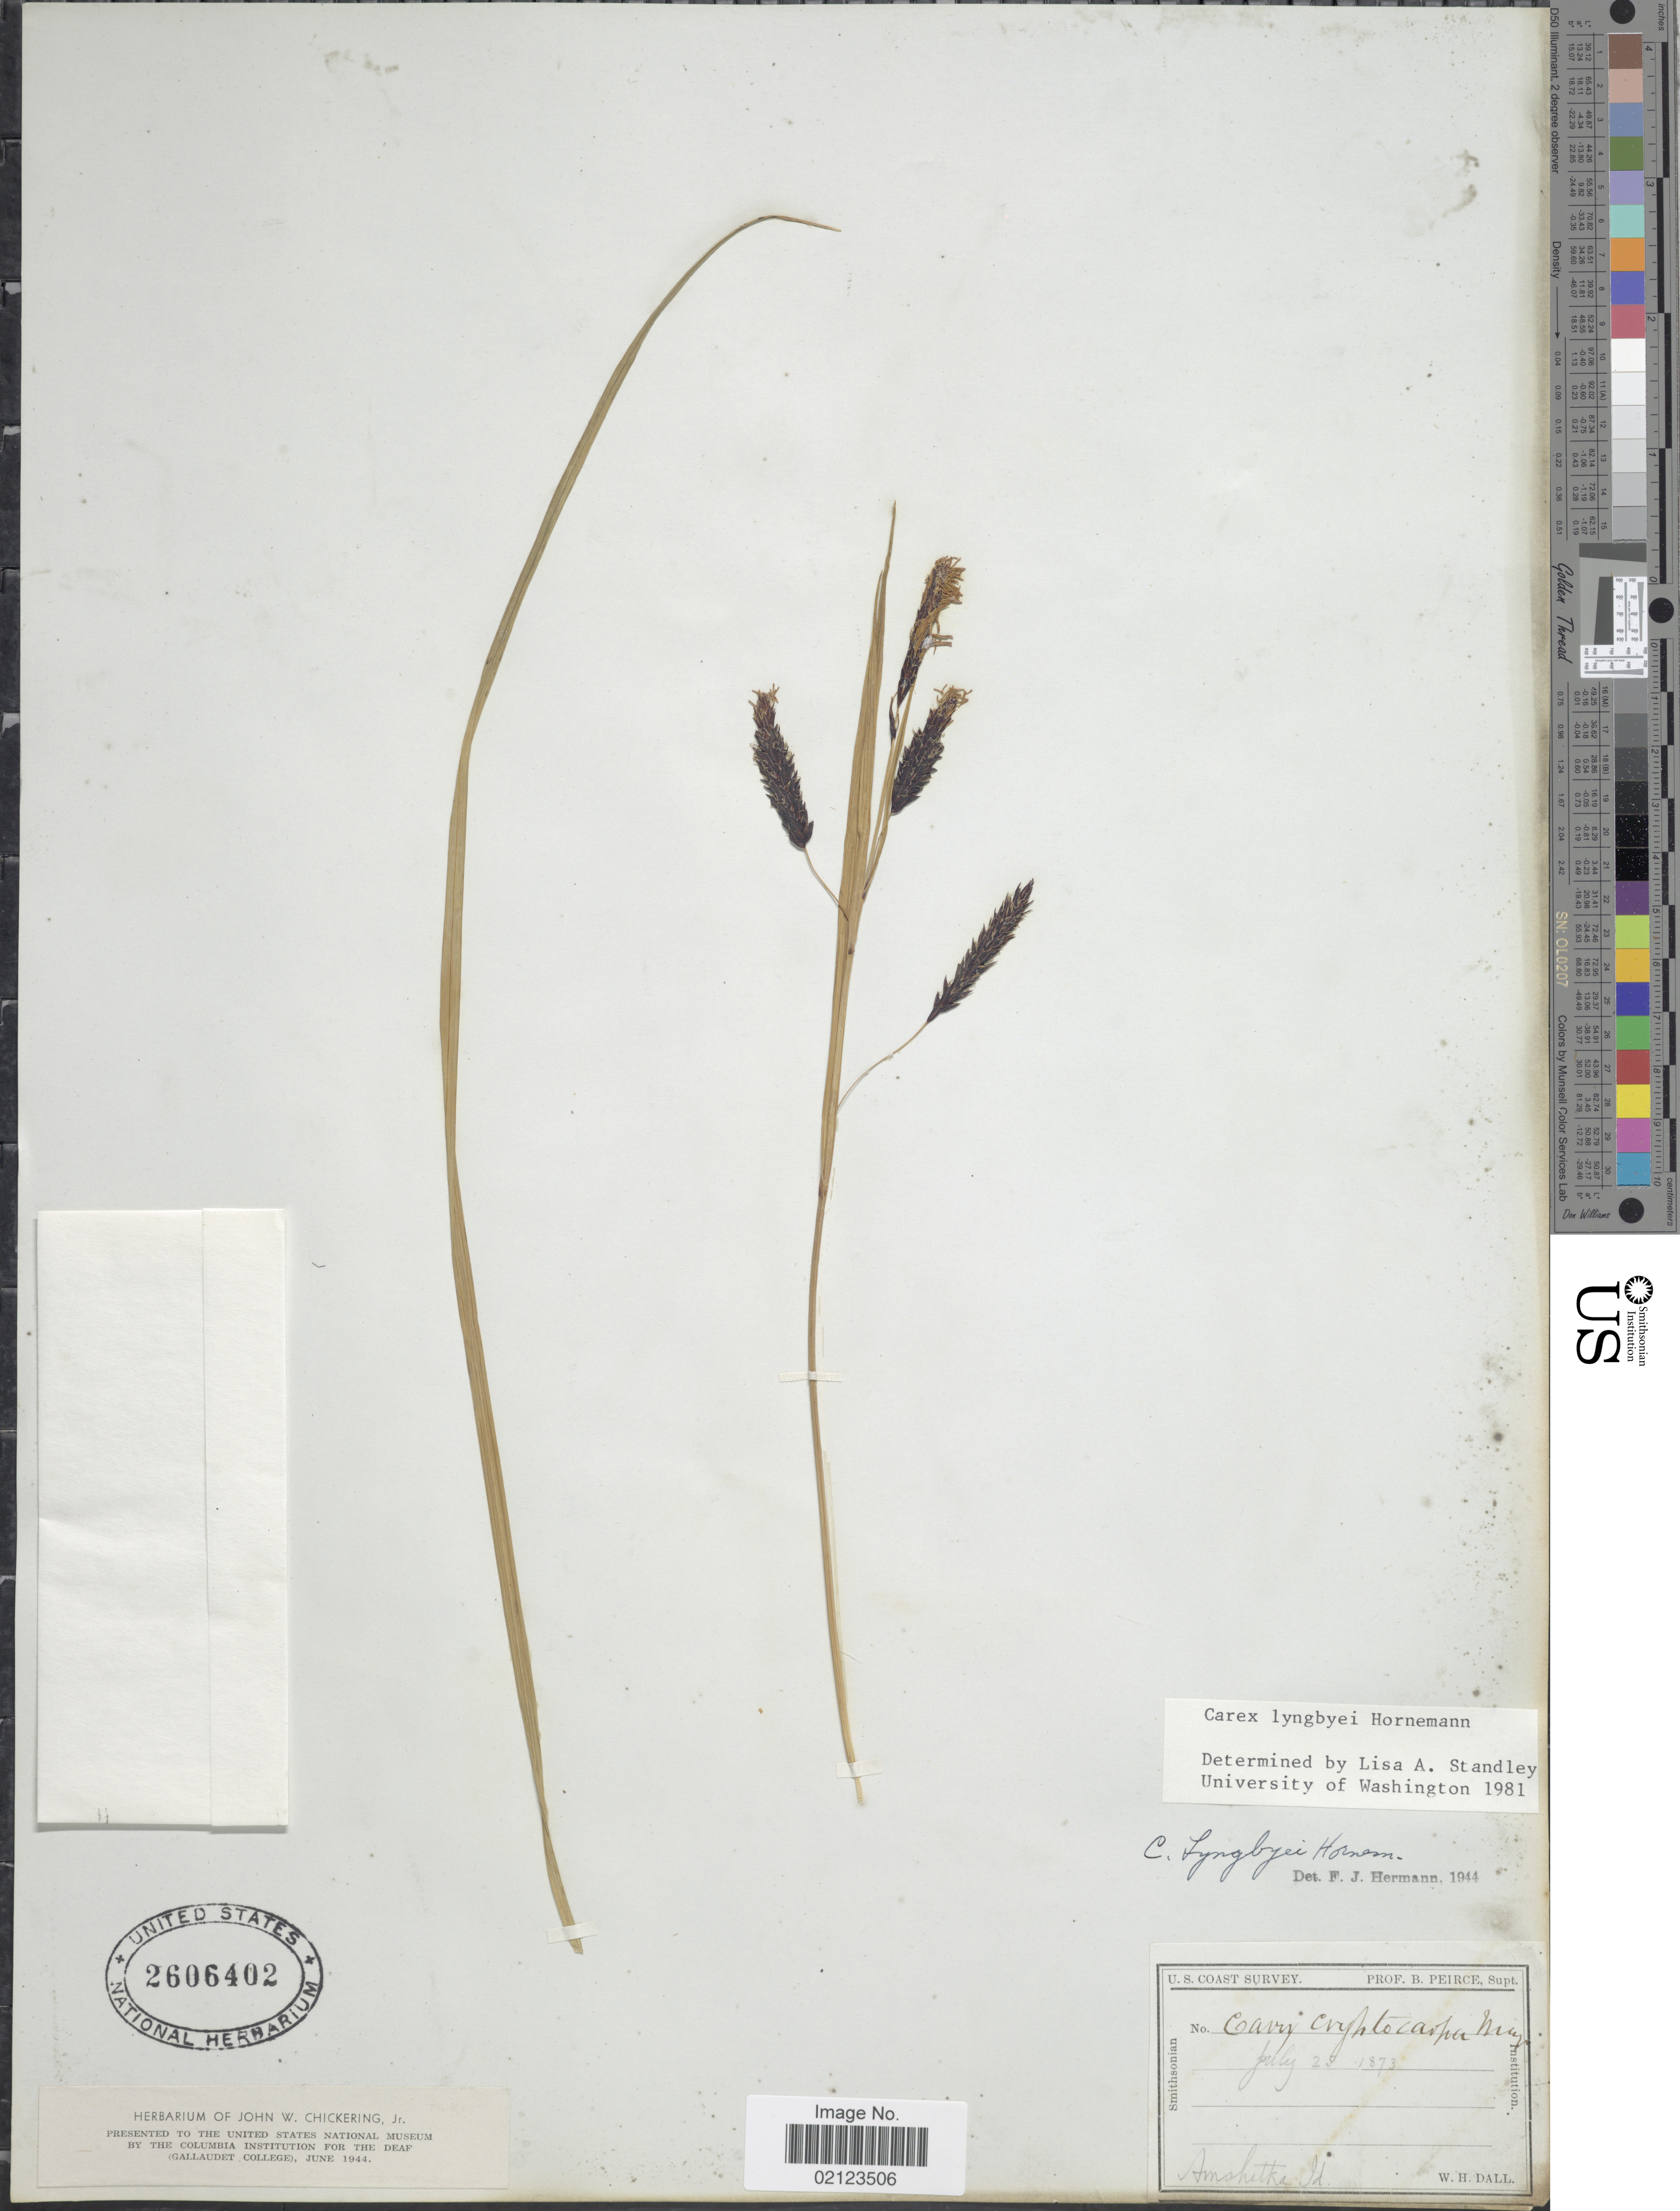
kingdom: Plantae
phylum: Tracheophyta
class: Liliopsida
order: Poales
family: Cyperaceae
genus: Carex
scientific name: Carex lyngbyei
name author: Hornem.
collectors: W. Dall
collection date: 1873-07-25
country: United States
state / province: Alaska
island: Amchitka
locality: Amchitka Id. [Island]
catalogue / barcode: US 2606402